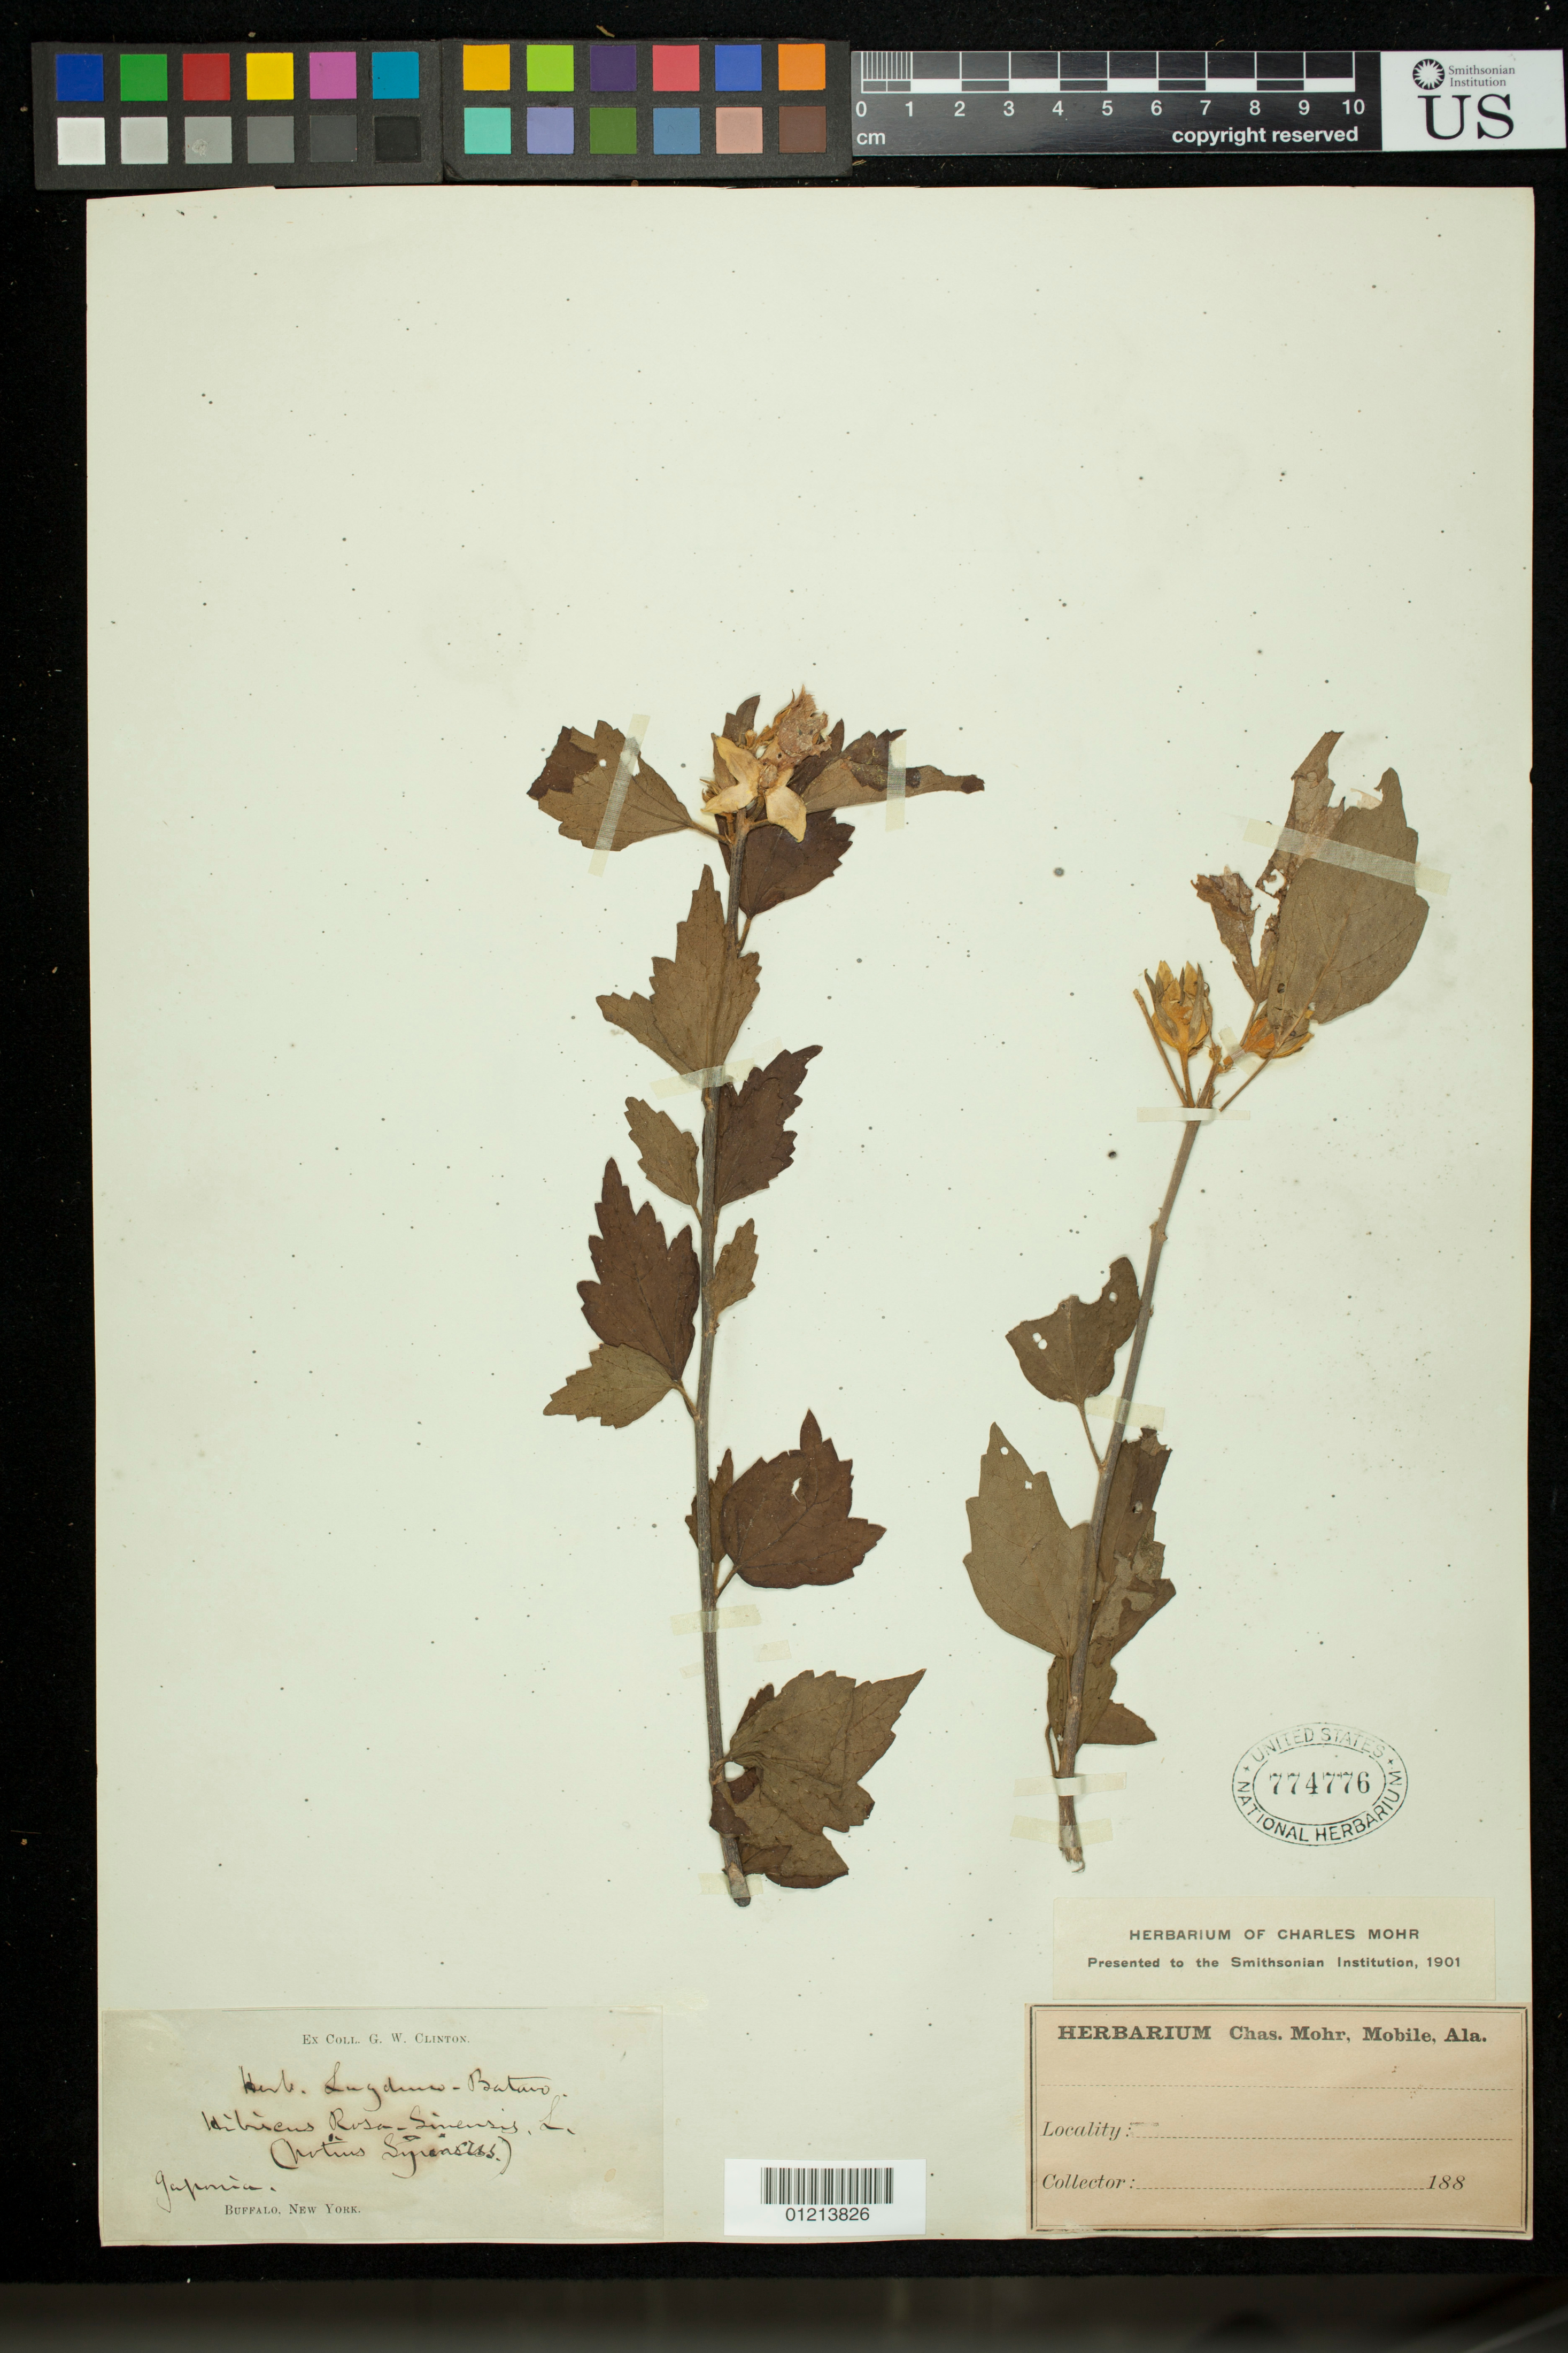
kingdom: Plantae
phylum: Tracheophyta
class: Magnoliopsida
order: Malvales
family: Malvaceae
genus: Hibiscus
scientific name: Hibiscus radiatus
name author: Cav.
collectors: G. W. Clinton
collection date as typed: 188-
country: United States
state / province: New York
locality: Buffalo, New York: Japonia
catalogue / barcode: US 774776